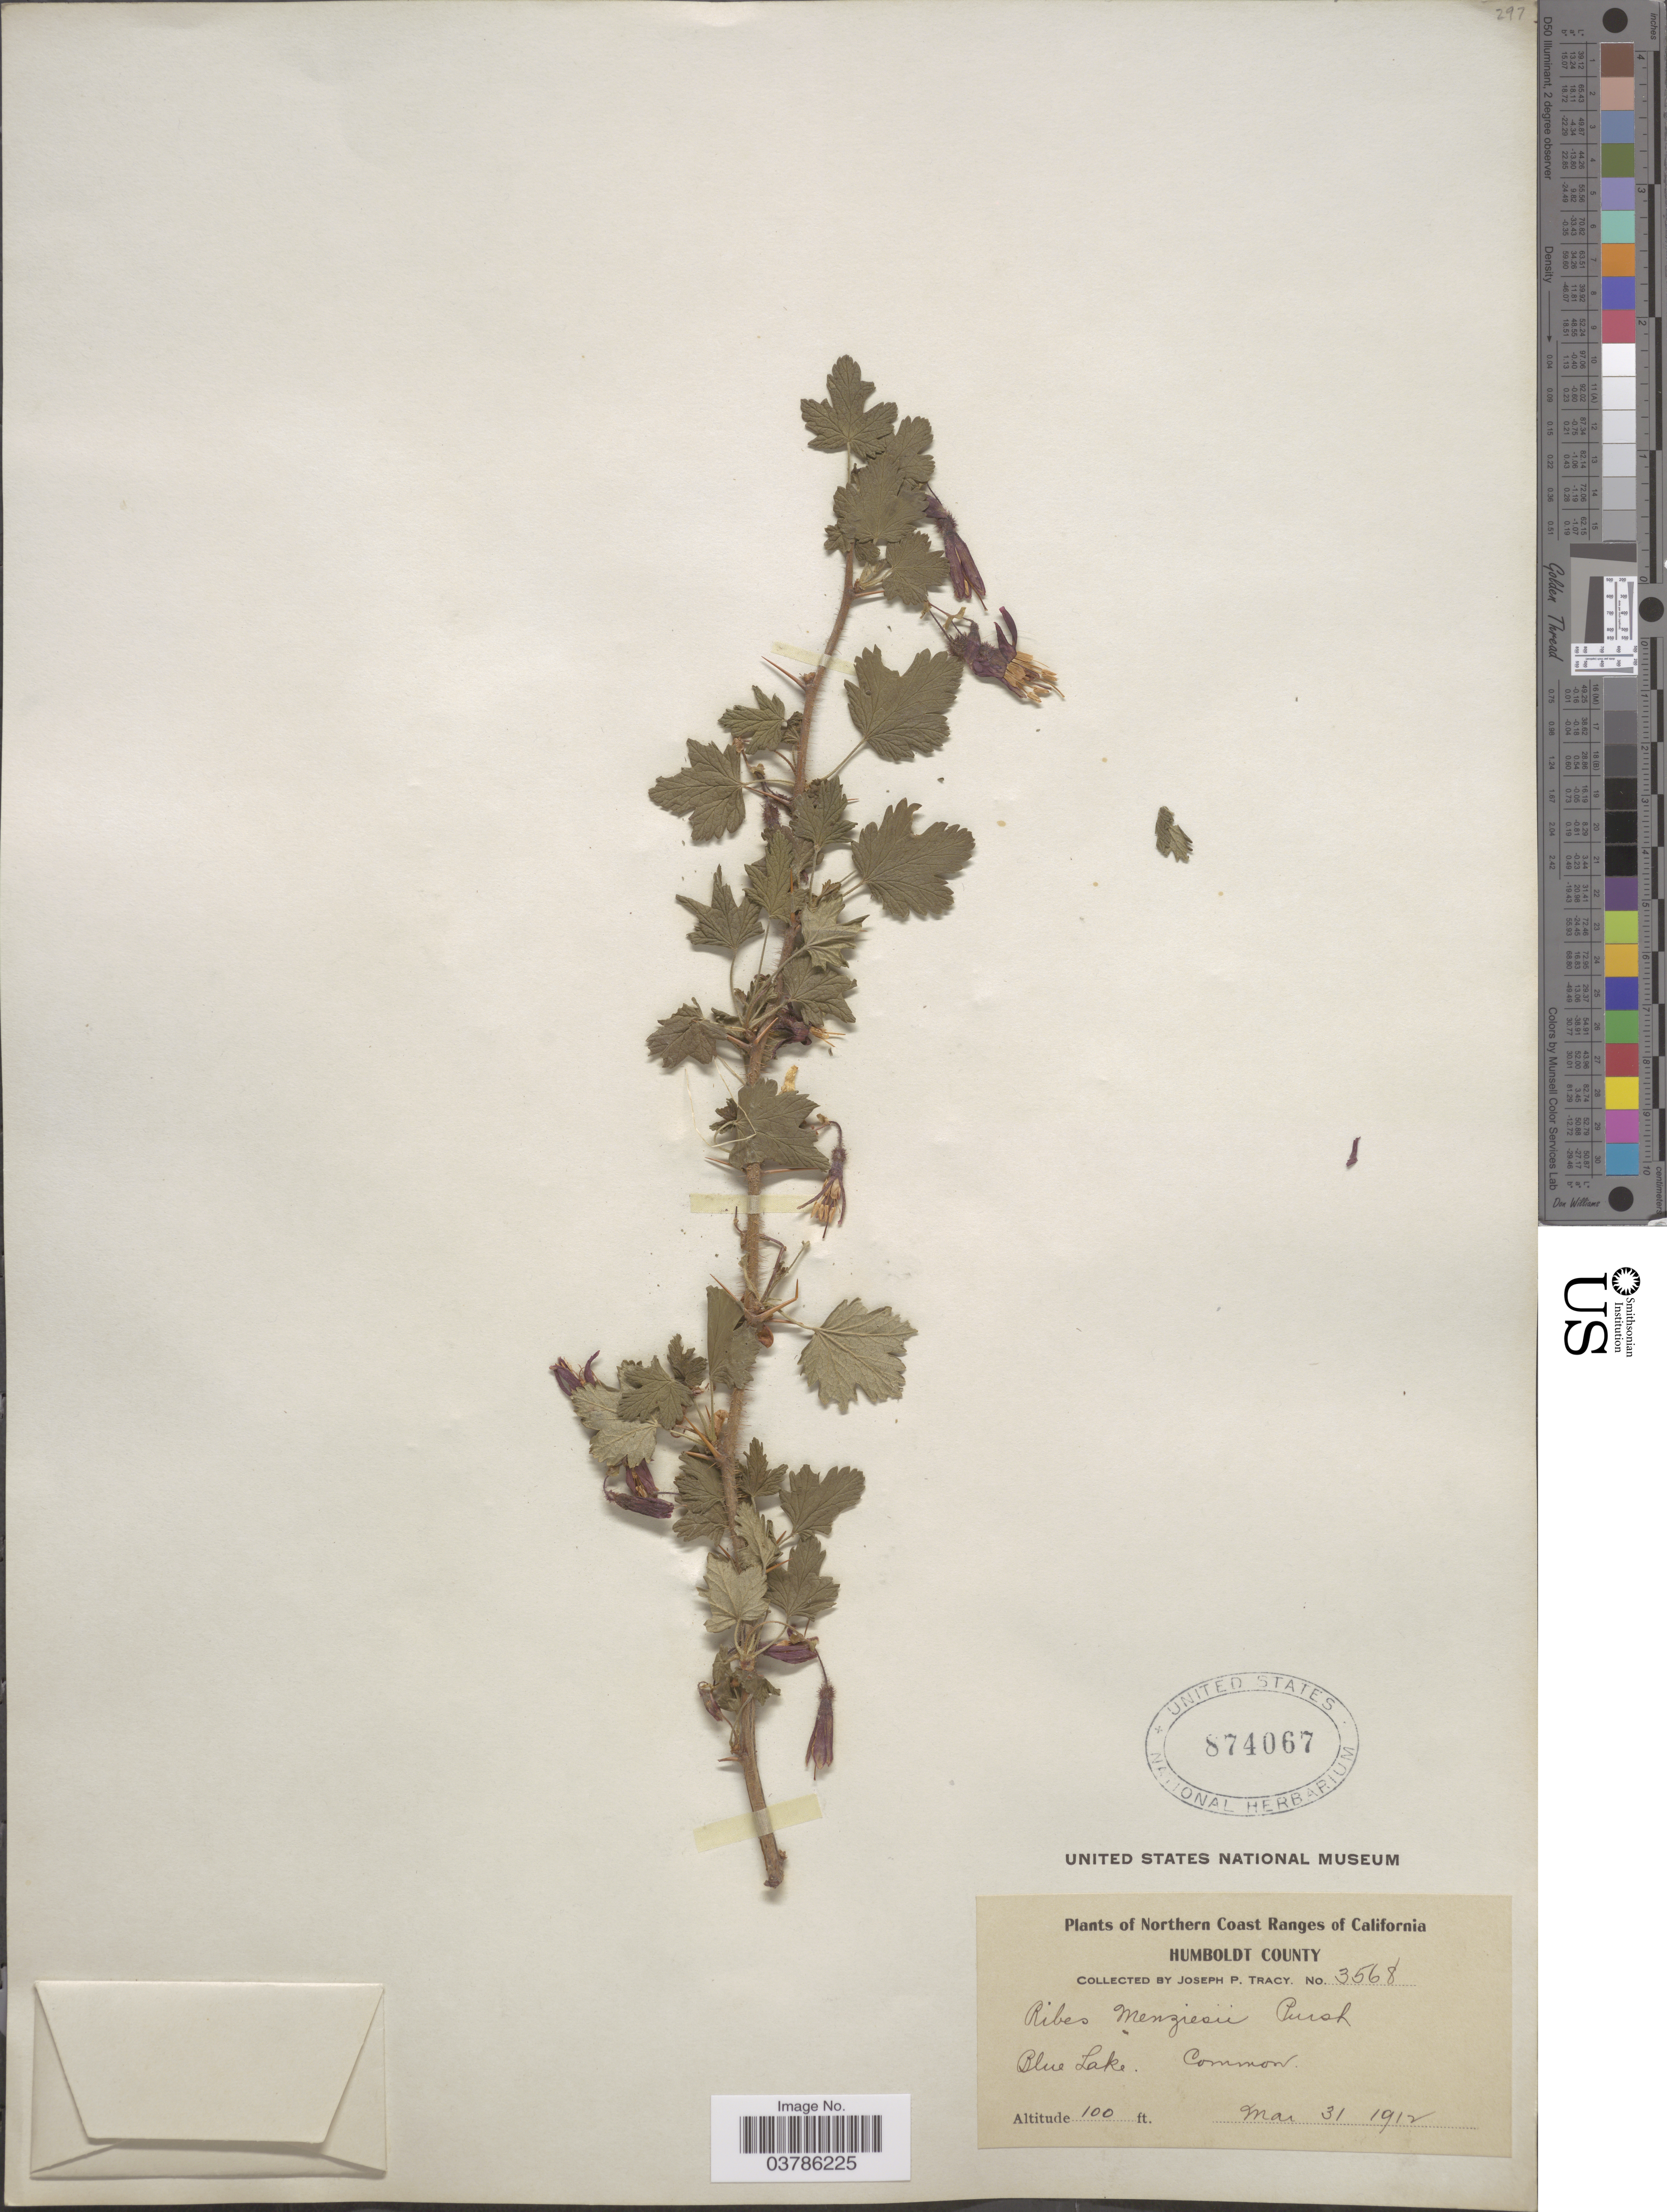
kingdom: Plantae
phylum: Tracheophyta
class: Magnoliopsida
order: Saxifragales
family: Grossulariaceae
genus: Ribes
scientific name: Ribes menziesii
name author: Pursh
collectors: J. Tracy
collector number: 3568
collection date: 1912-03-31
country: United States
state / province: California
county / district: Humboldt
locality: Northern Coast Ranges. Humboldt County. Blue Lake.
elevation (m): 30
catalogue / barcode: US 874067